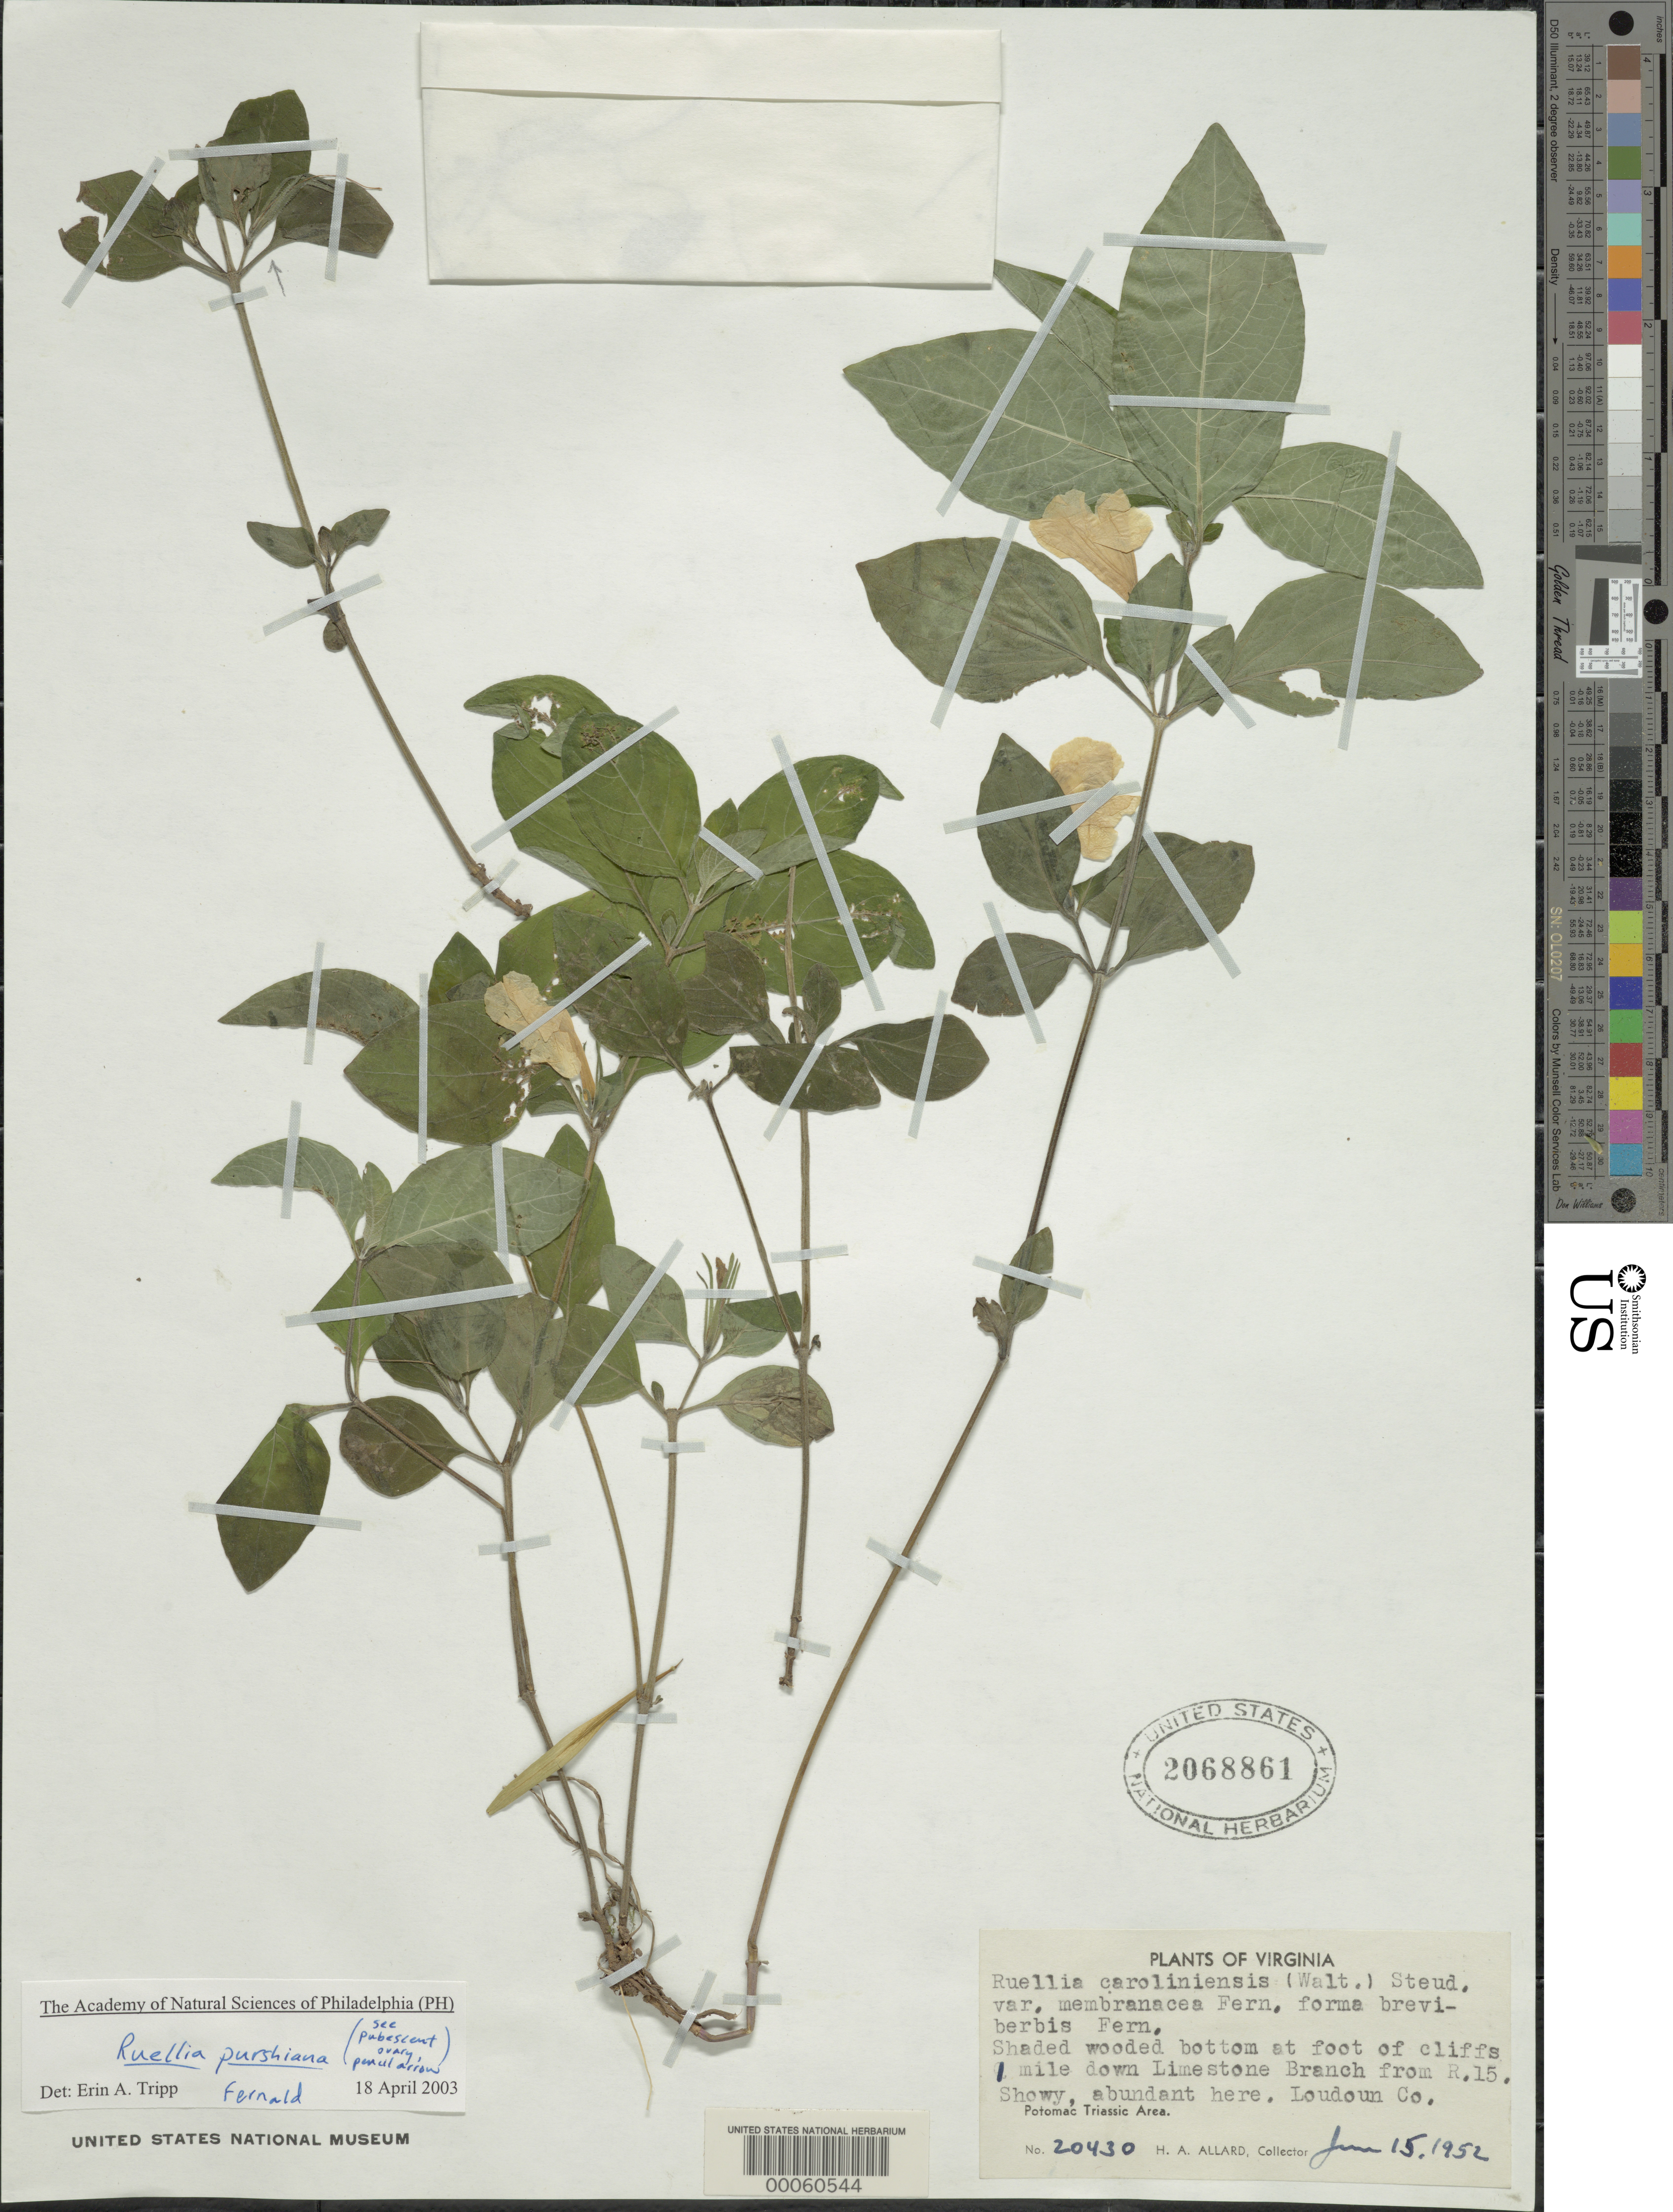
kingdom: Plantae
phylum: Tracheophyta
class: Magnoliopsida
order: Lamiales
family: Acanthaceae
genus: Ruellia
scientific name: Ruellia caroliniensis var. membranacea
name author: Fernald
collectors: H. A. Allard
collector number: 20430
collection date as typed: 15 Jun 1952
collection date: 1952-06-15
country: United States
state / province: Virginia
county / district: Loudoun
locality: downstream from Route 15 on Limestone Branch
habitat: Shaded wooded bottom at foot of cliffs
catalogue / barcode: US 2068861